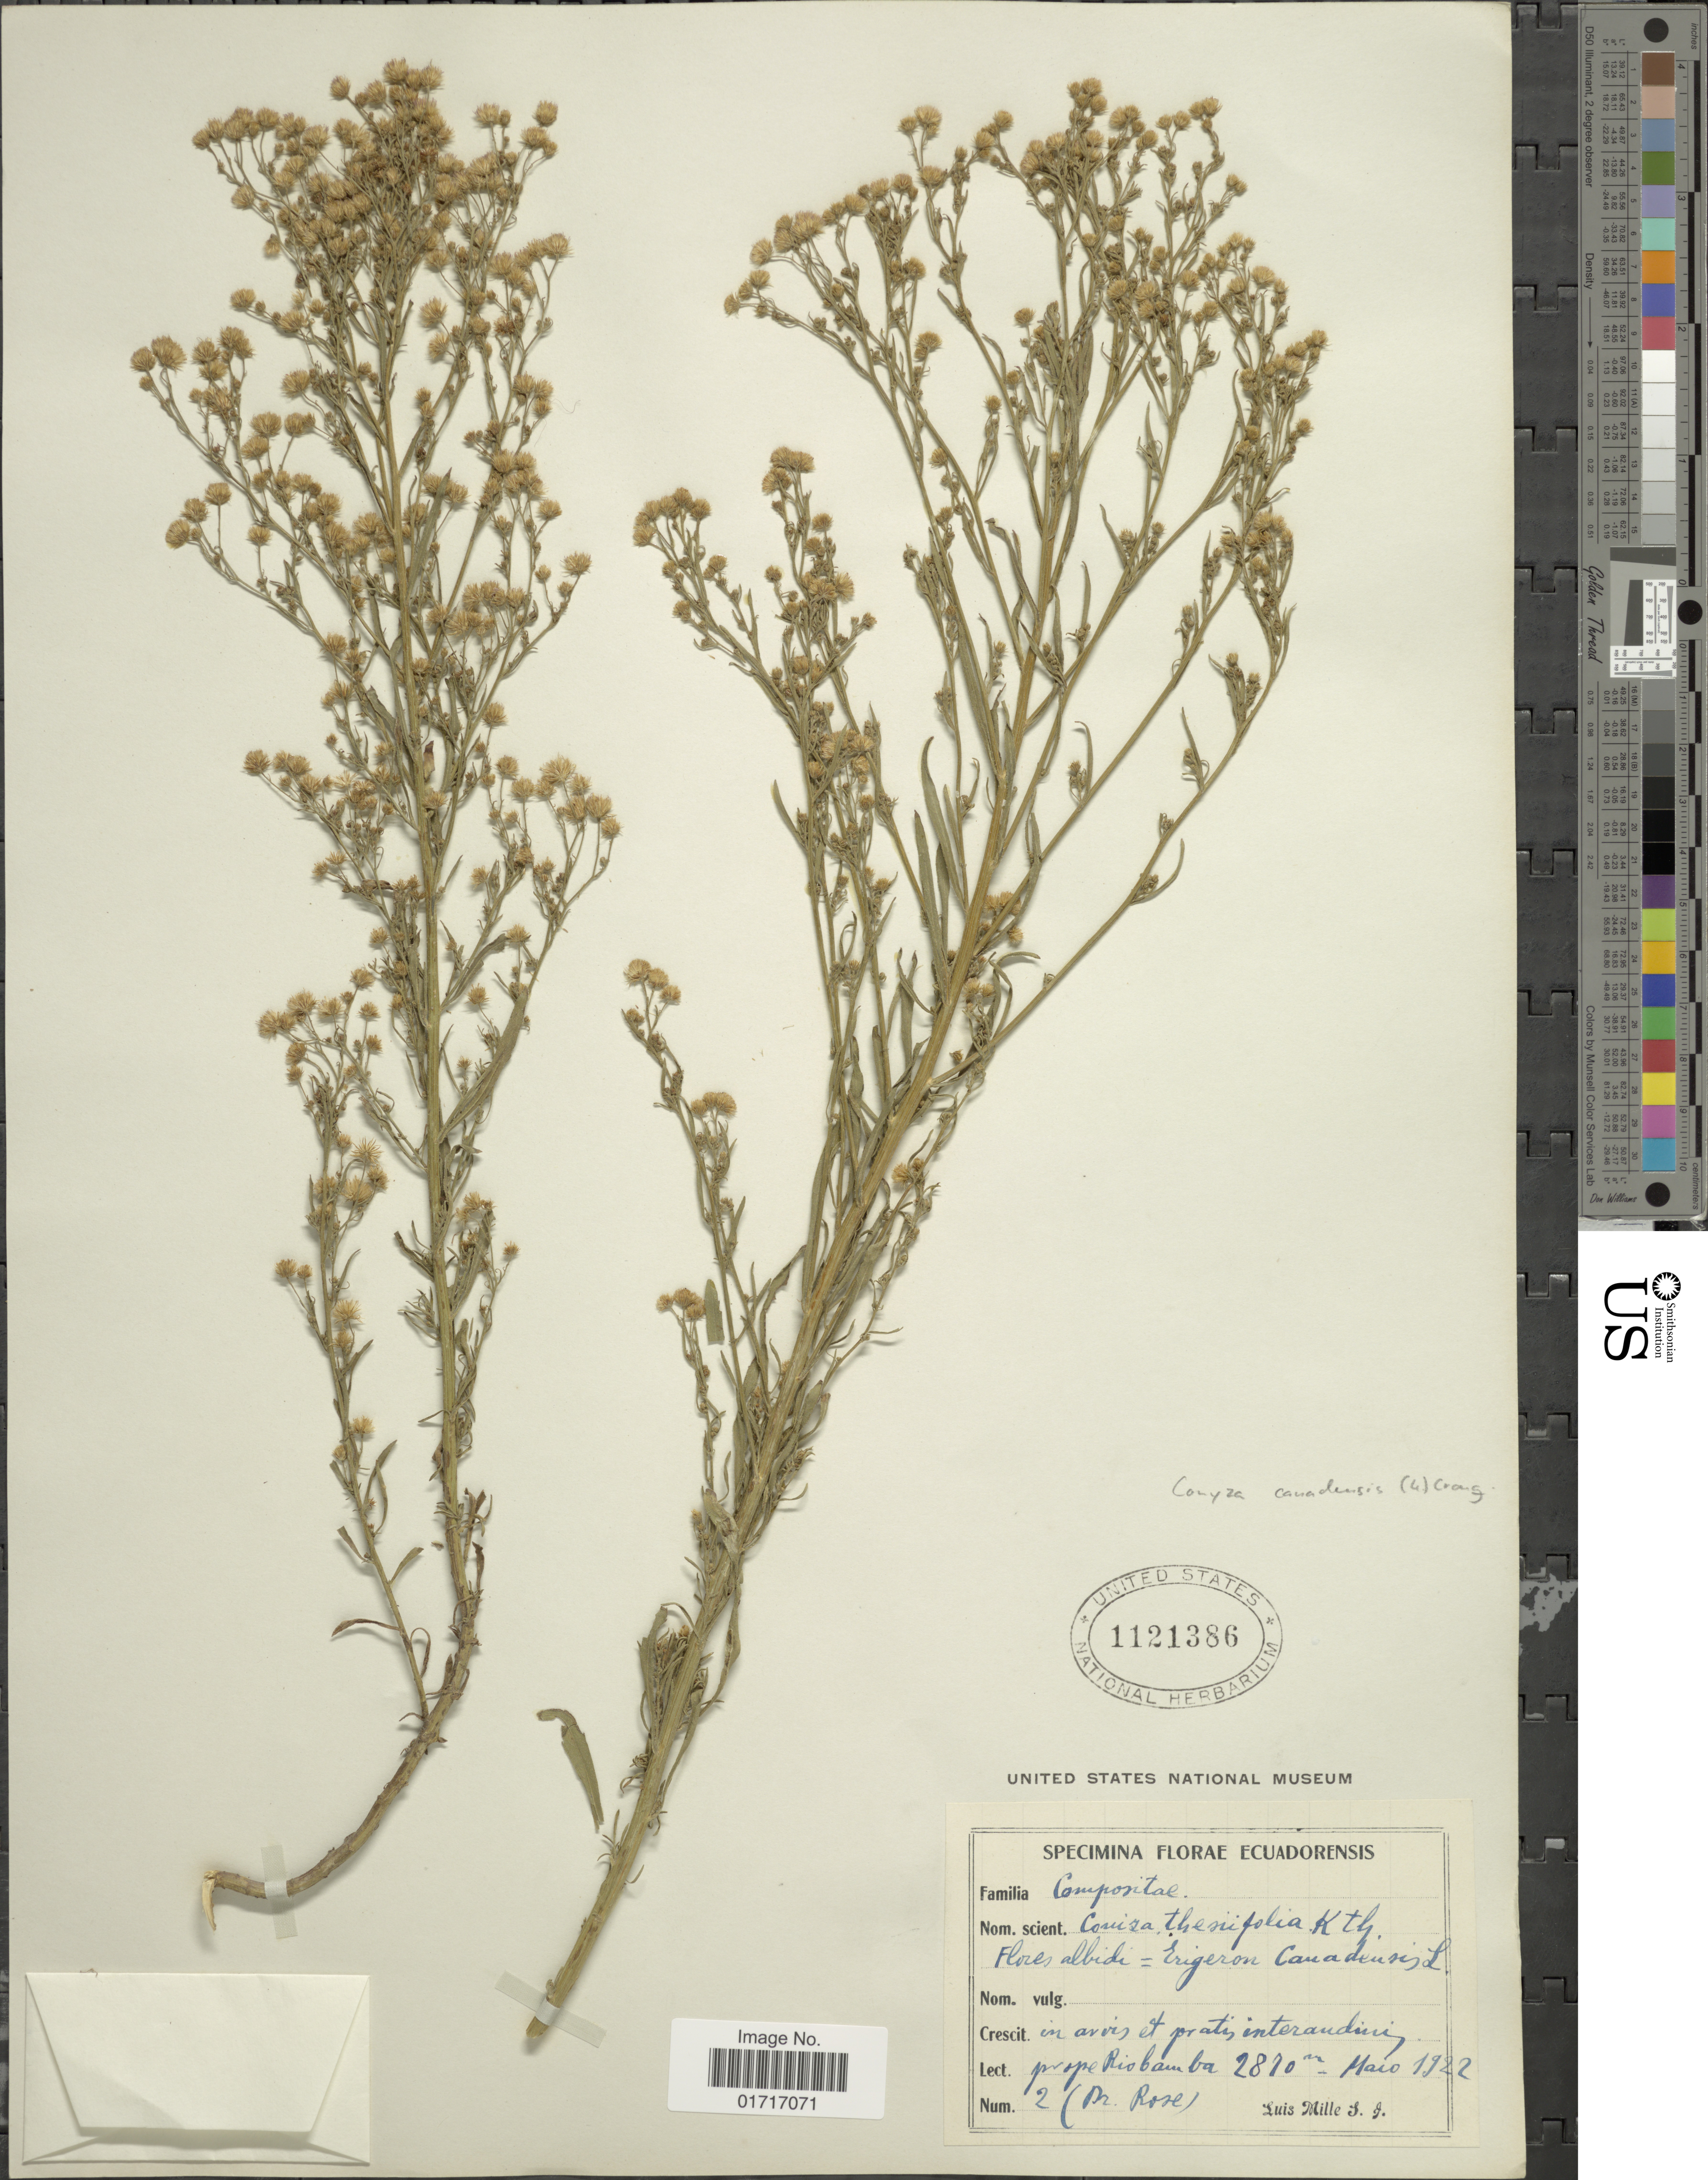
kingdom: Plantae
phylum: Tracheophyta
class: Magnoliopsida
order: Asterales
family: Asteraceae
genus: Conyza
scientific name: Conyza canadensis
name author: (L.) Cronq.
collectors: L. Mille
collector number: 2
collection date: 1922-05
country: Ecuador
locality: Prope Risbamba.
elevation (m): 2870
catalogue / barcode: US 1121386